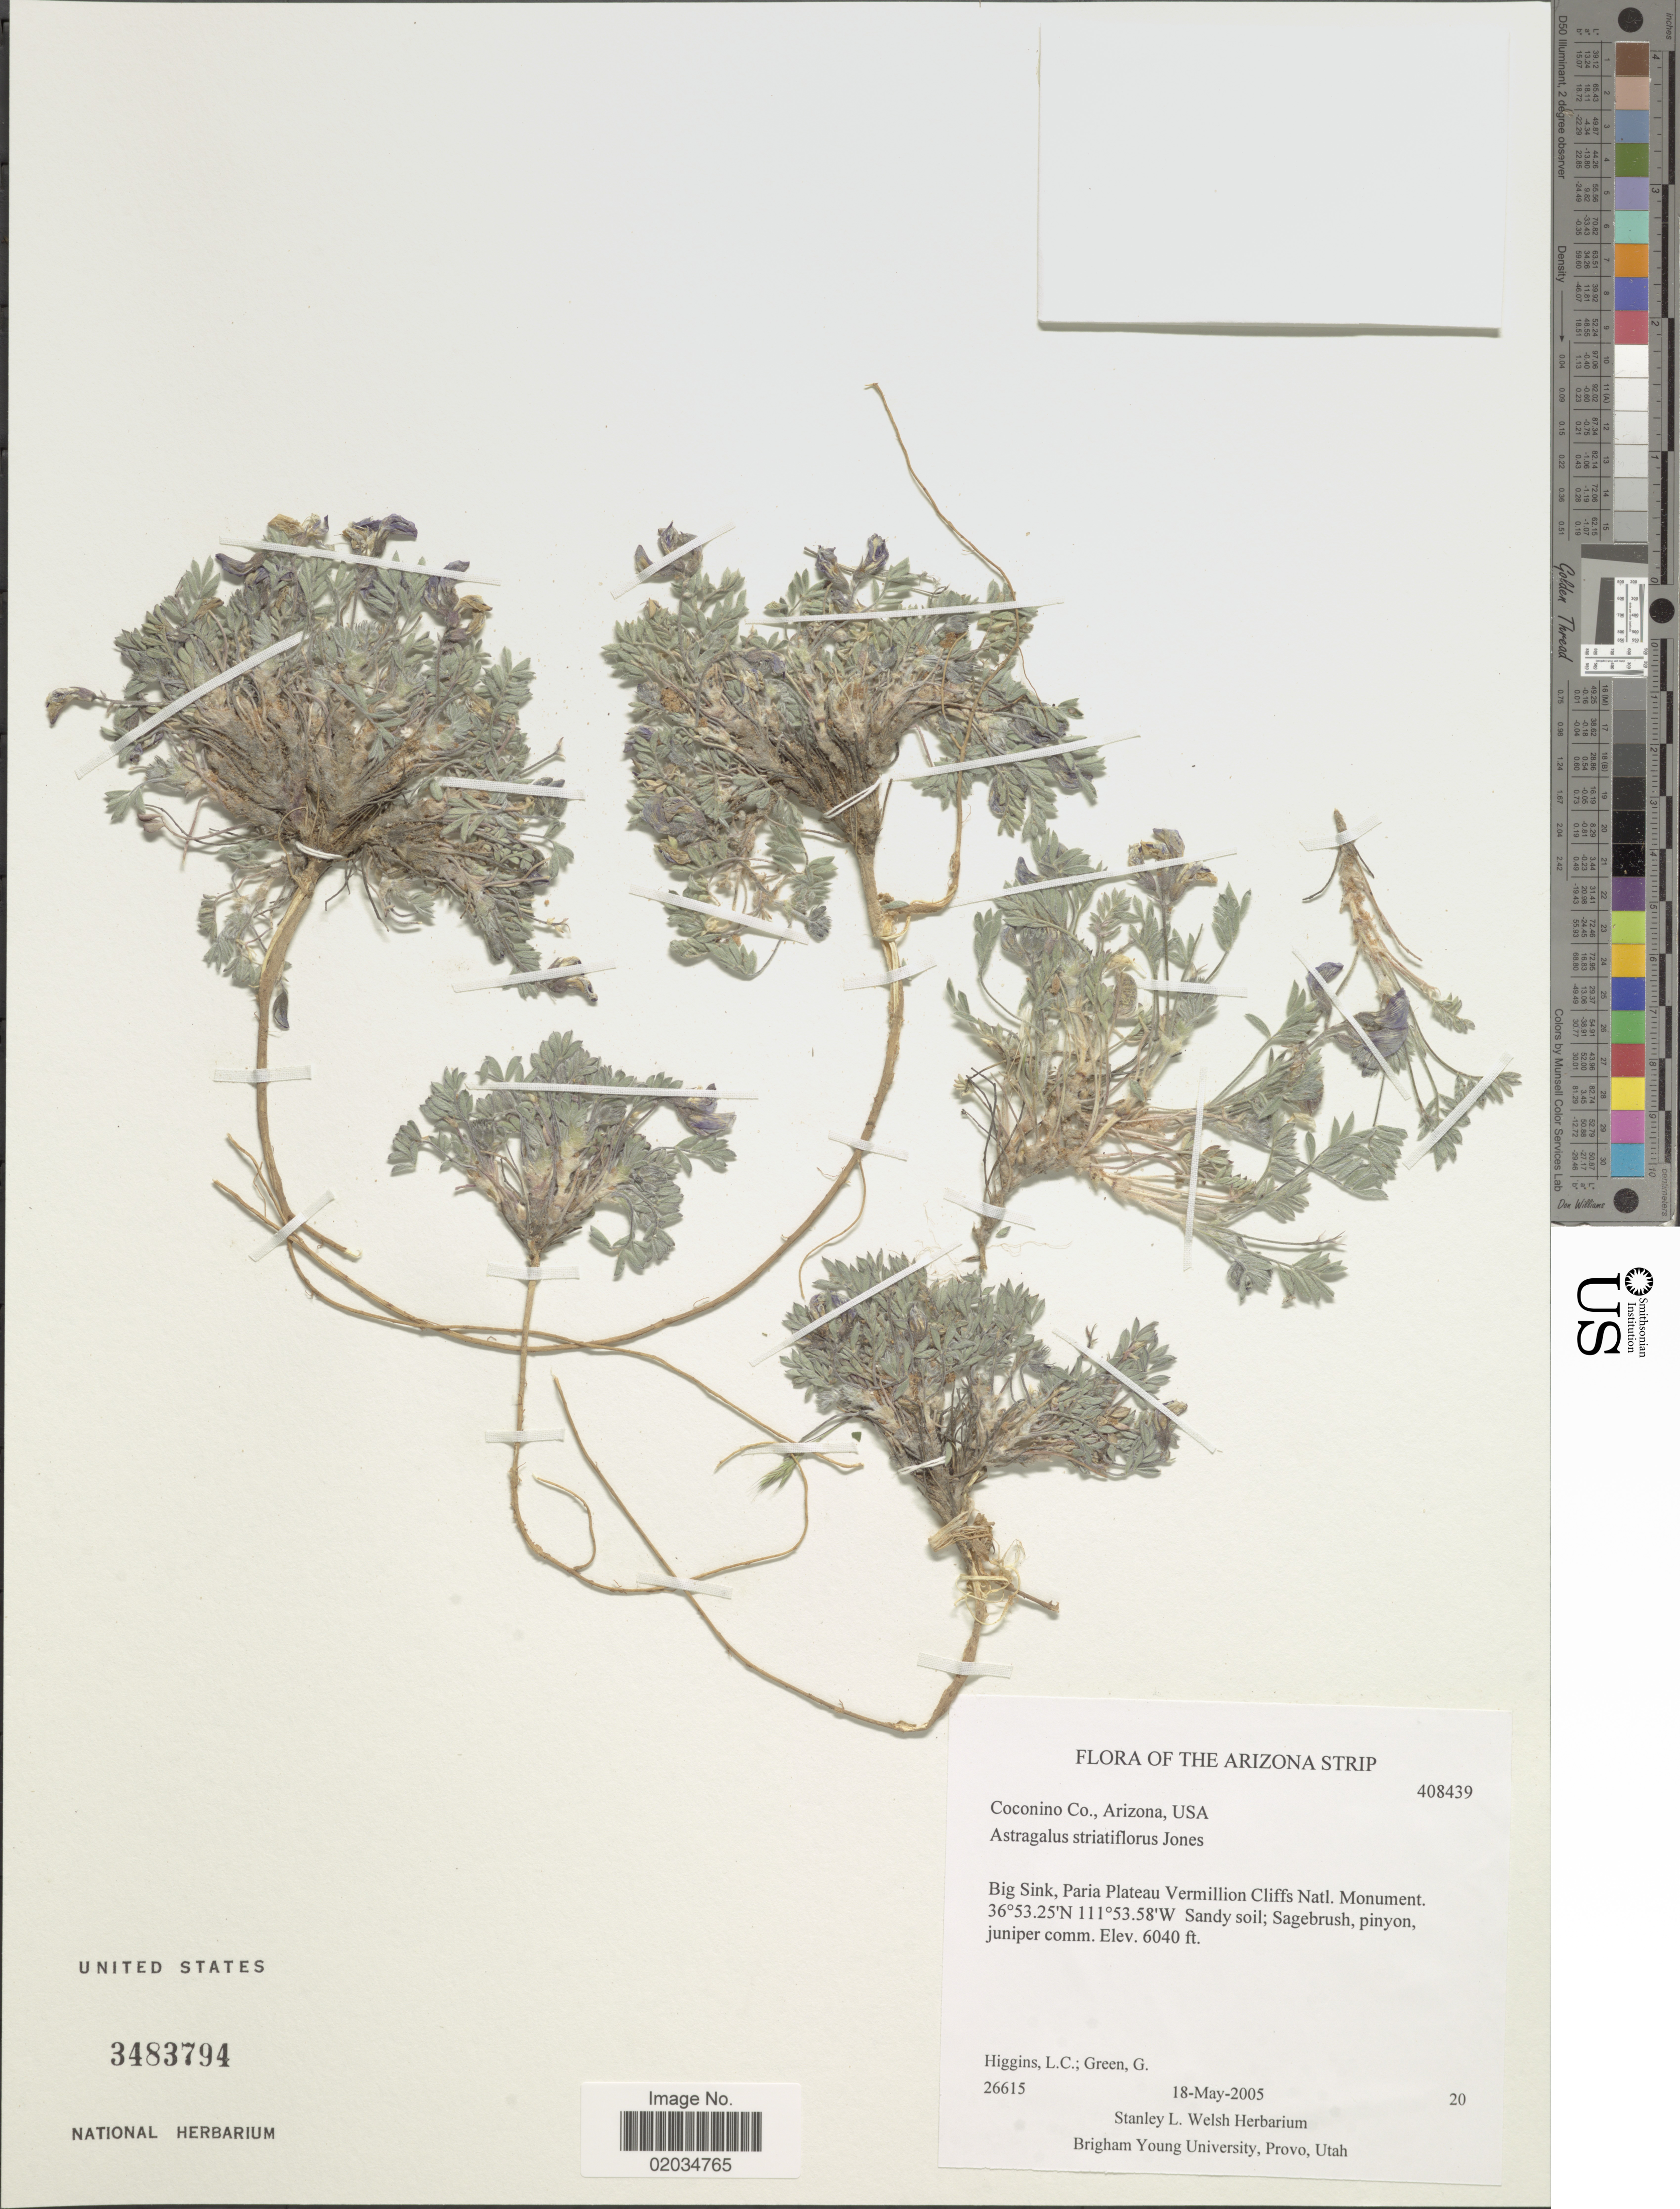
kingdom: Plantae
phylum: Tracheophyta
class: Magnoliopsida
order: Fabales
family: Fabaceae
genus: Astragalus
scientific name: Astragalus striatiflorus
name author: M.E. Jones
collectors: L. Higgins & G. Green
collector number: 26615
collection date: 2005-05-18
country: United States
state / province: Arizona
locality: Arizona Strip. Big Sink, Paria Plateau Vermillion Cliffs Natl. Monument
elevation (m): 1841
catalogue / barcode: US 3483794